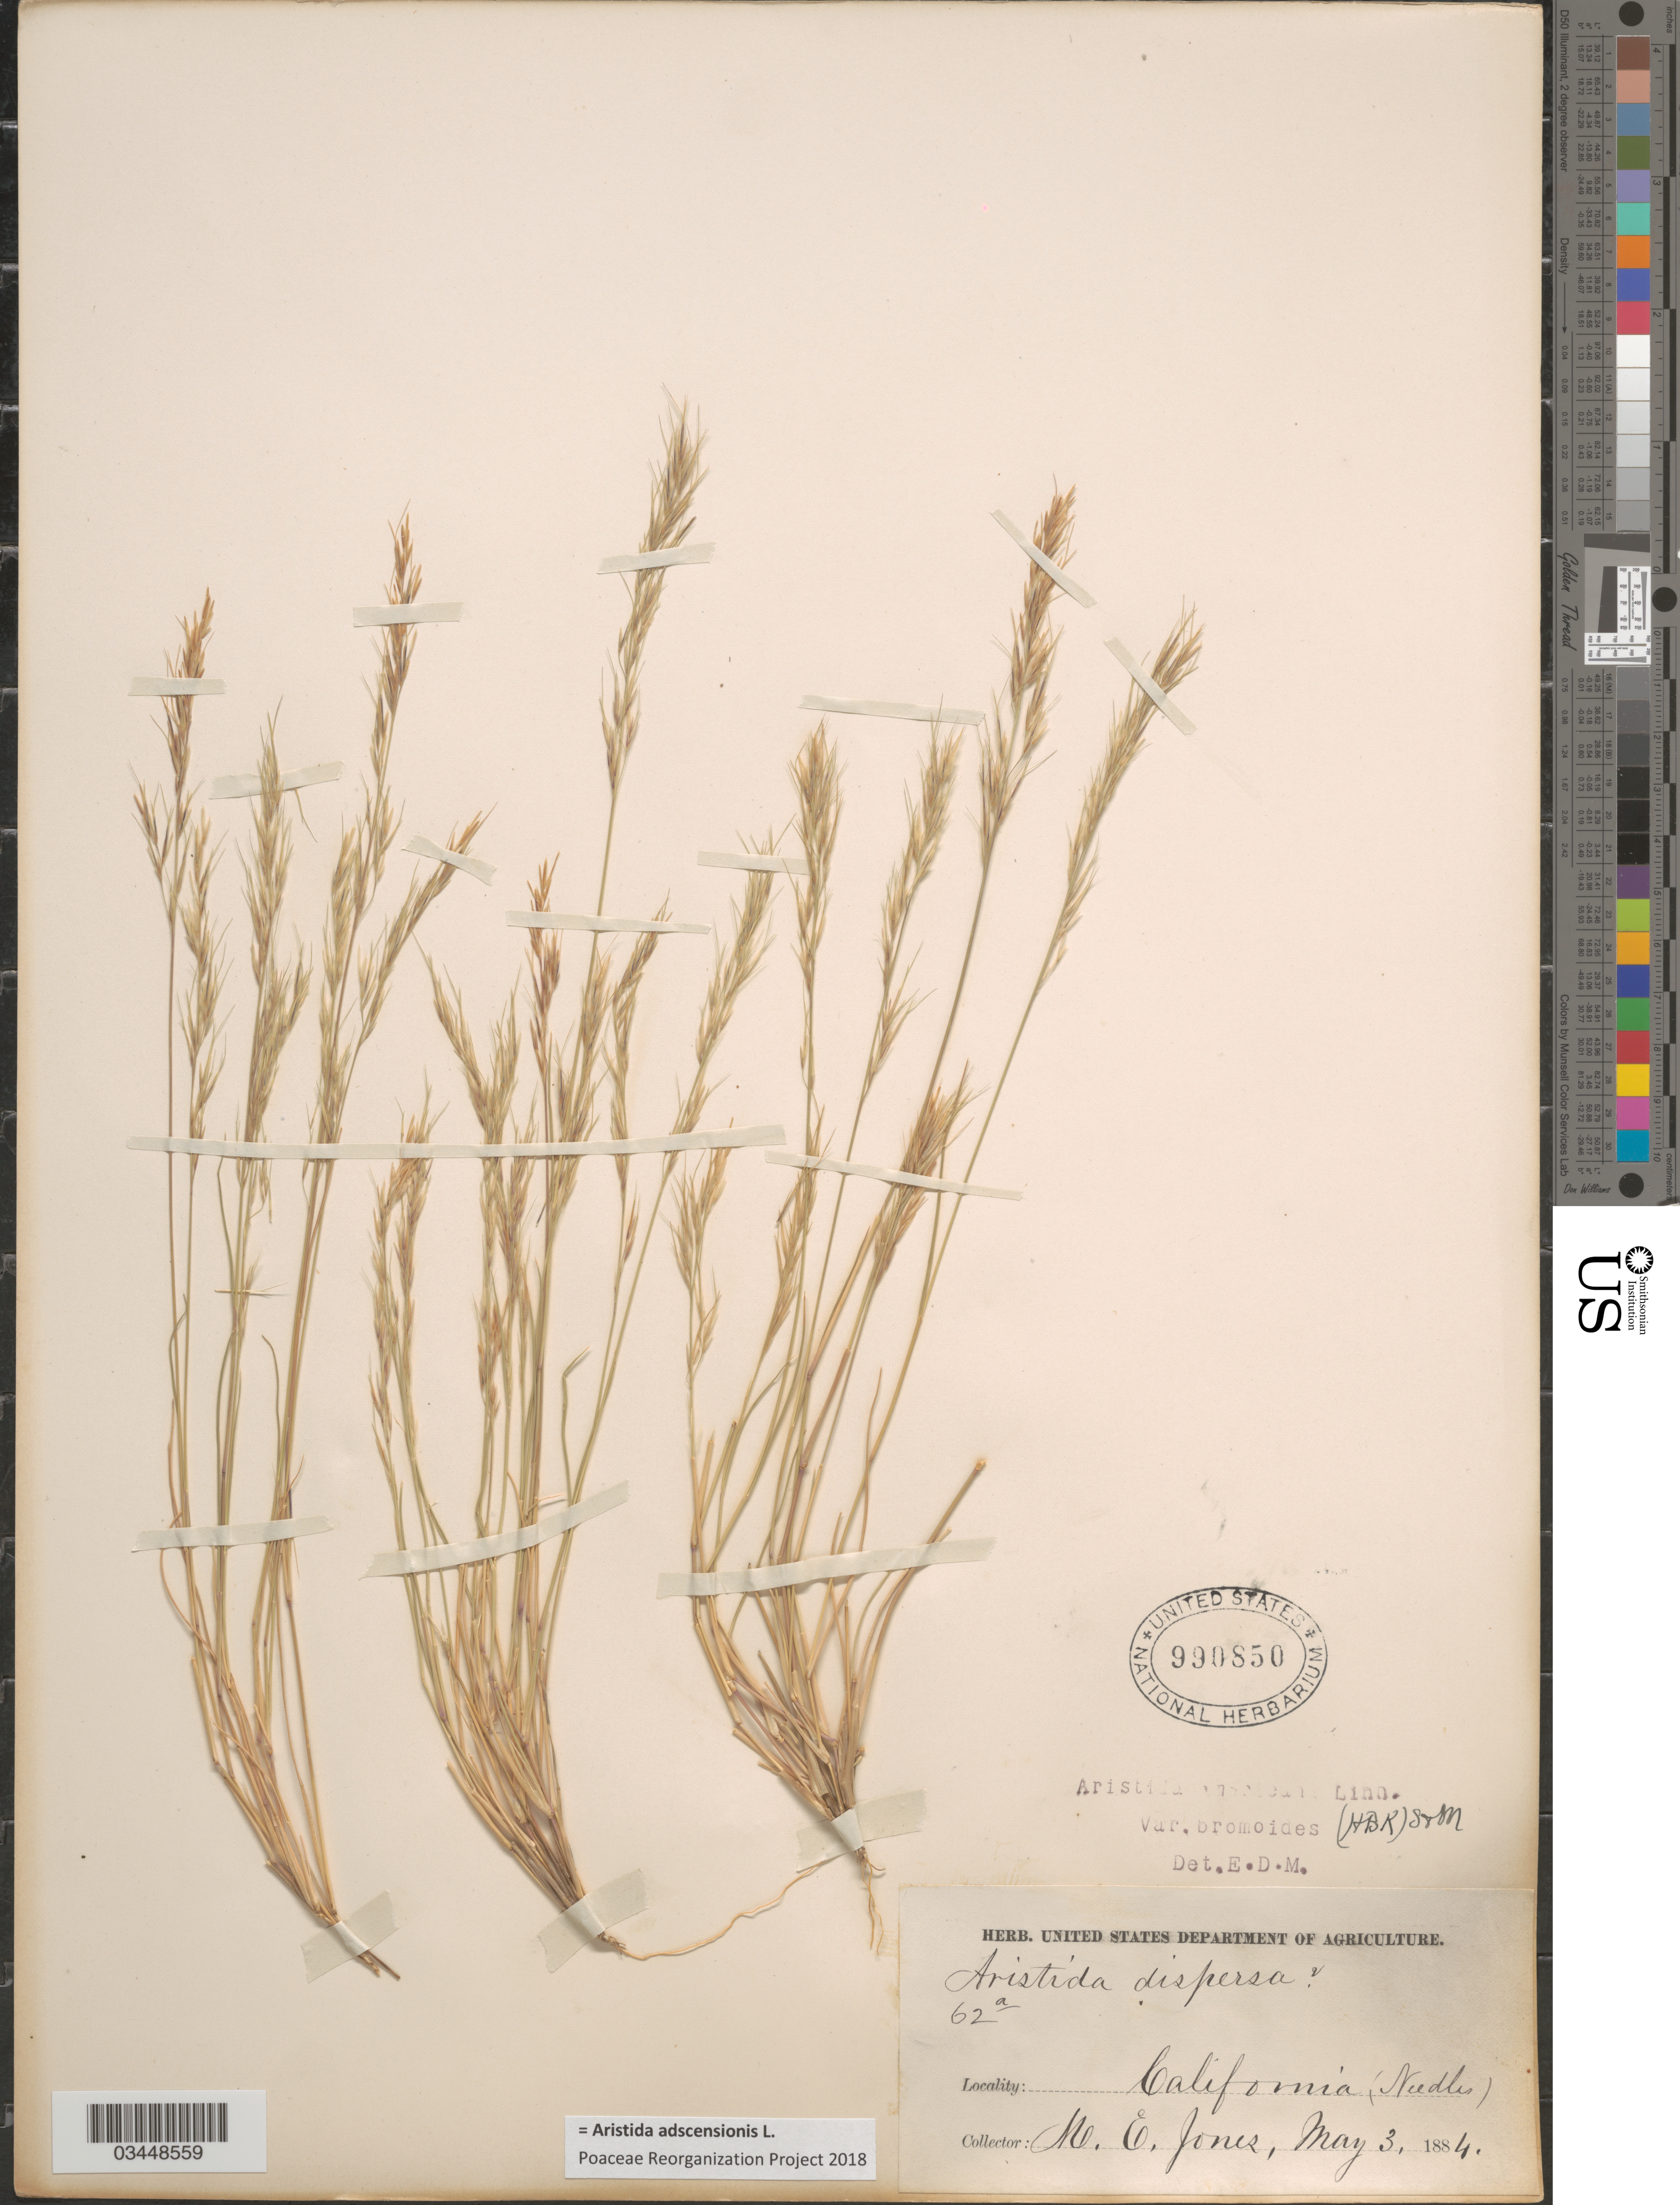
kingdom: Plantae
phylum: Tracheophyta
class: Liliopsida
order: Poales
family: Poaceae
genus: Aristida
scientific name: Aristida adscensionis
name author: L.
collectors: M. E. Jones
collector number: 62a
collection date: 1884-05-03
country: United States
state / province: California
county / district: San Bernardino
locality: Needles.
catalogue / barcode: US 990850